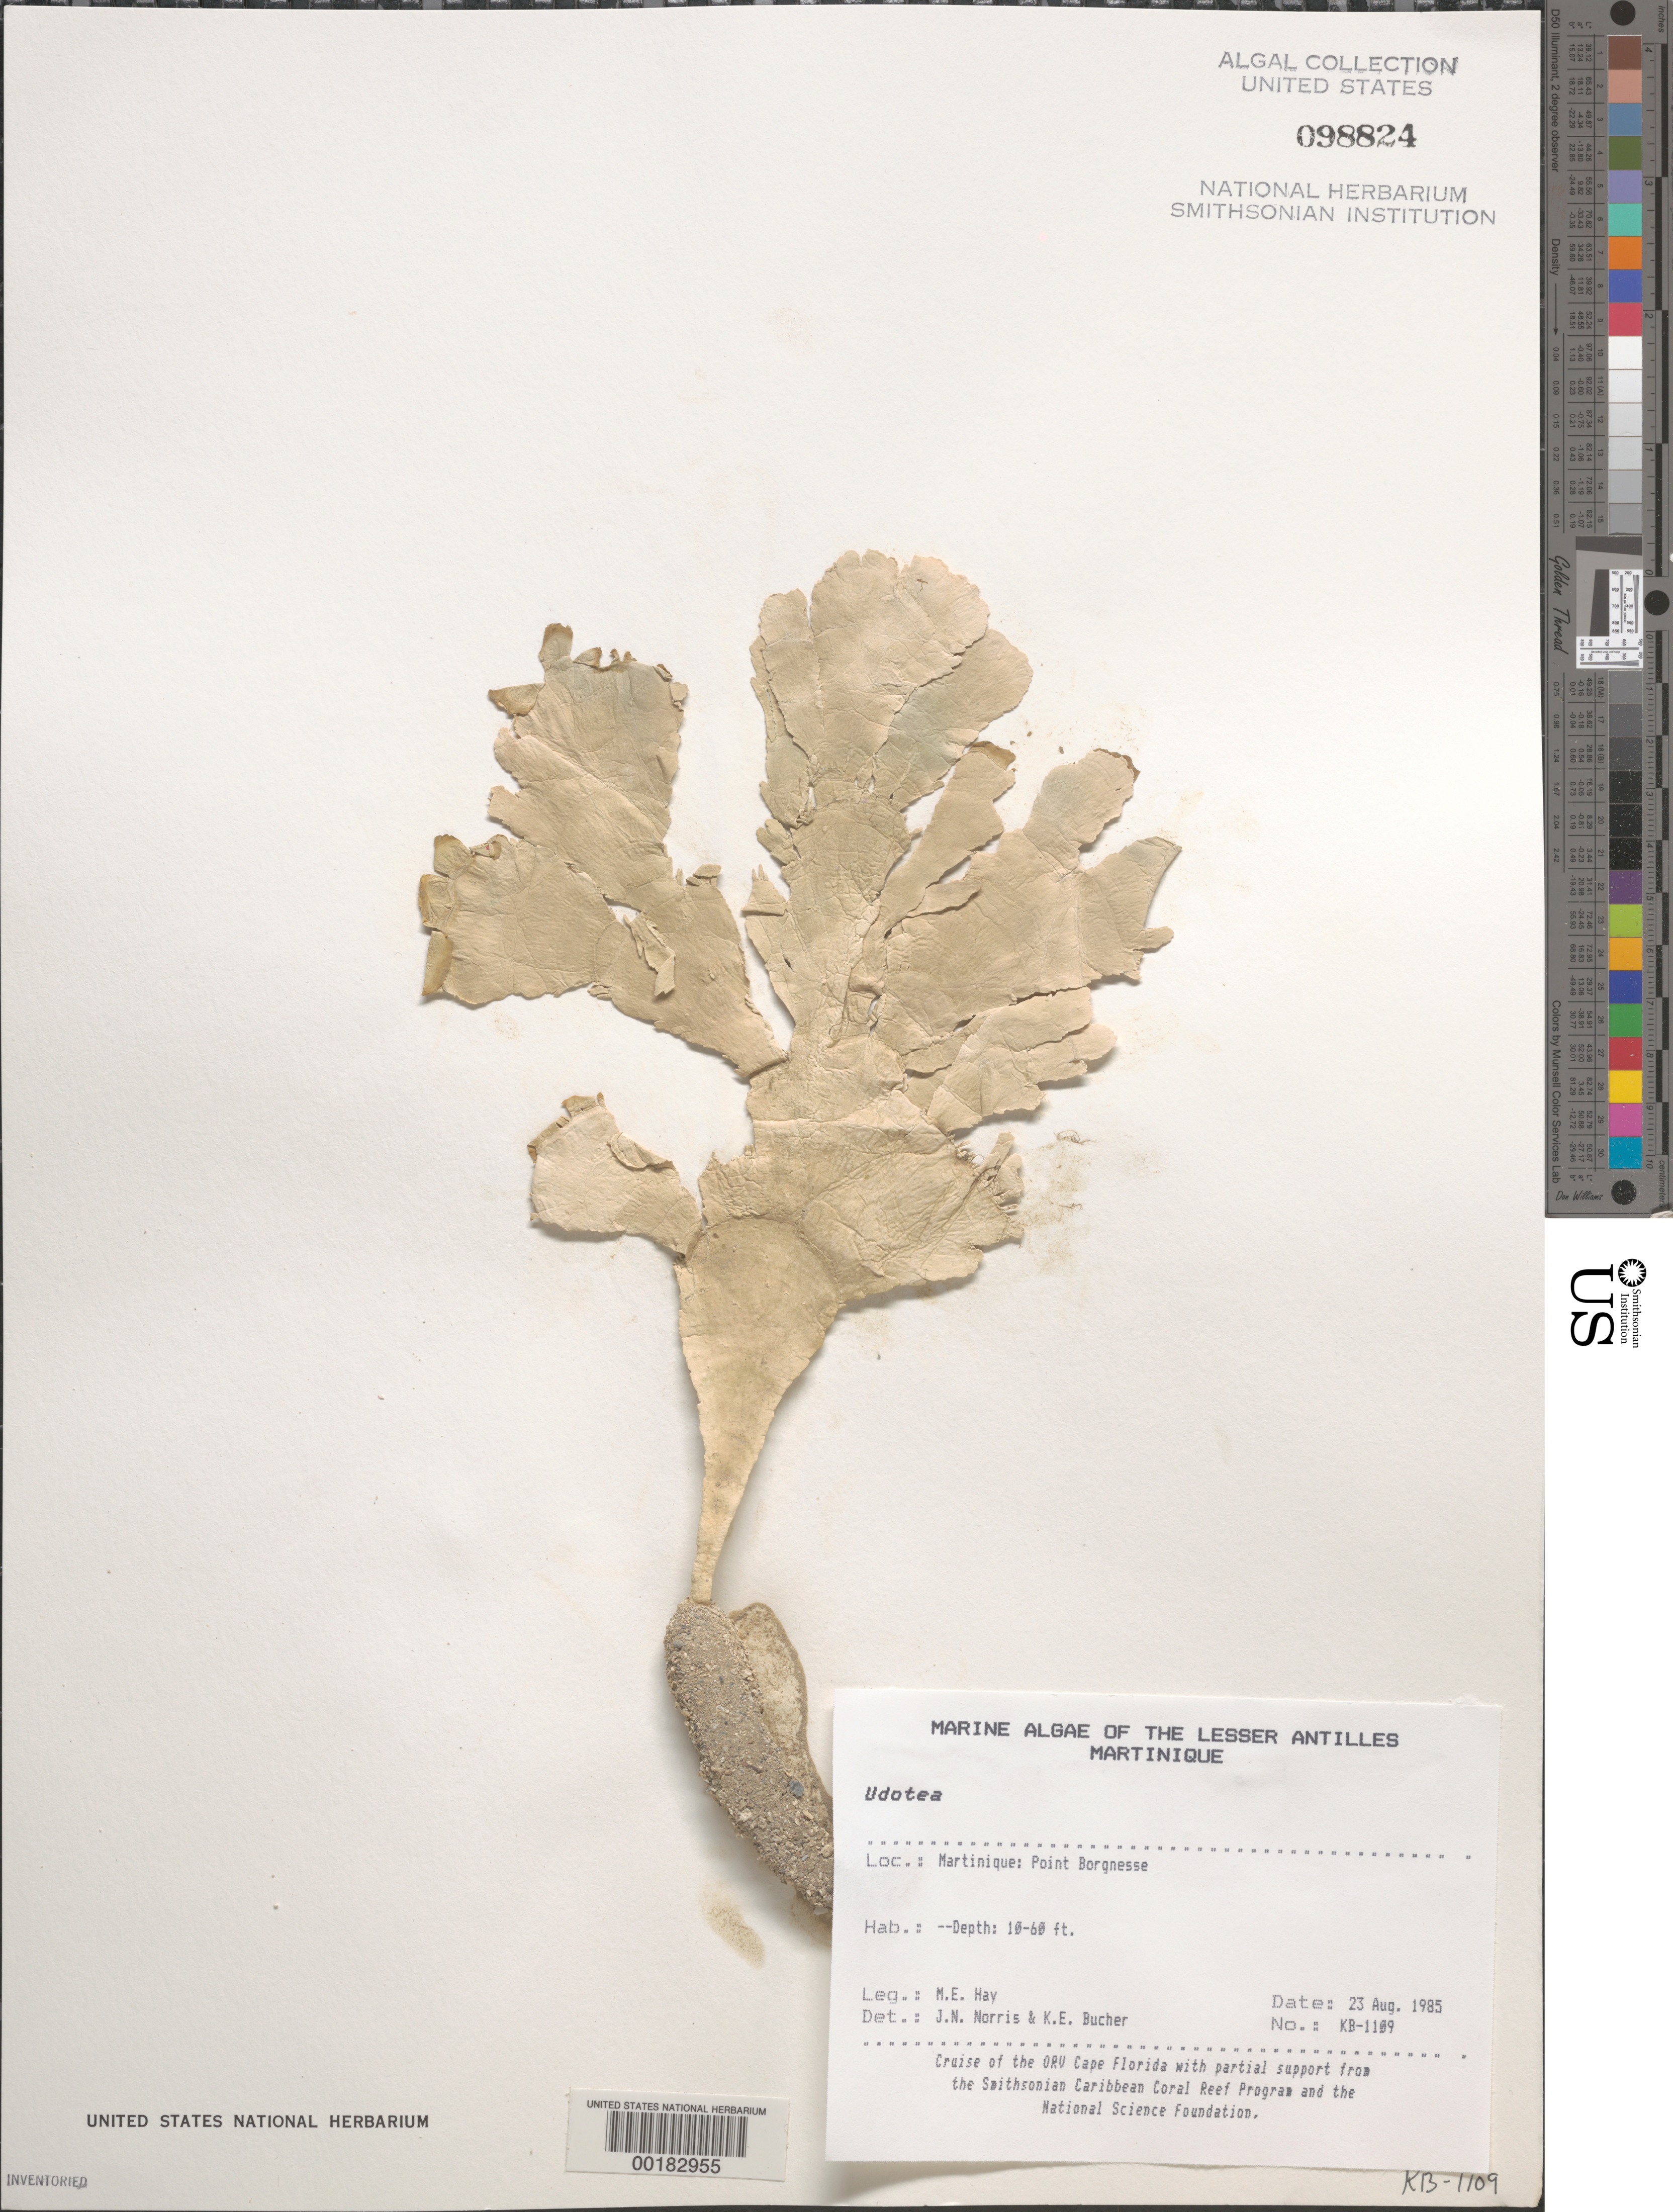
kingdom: Plantae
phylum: Chlorophyta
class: Ulvophyceae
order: Bryopsidales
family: Udoteaceae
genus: Udotea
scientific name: Udotea sp.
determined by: Norris, J. N.; Bucher, K. E.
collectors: M. E. Hay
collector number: KB-1109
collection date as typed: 23 Aug 1985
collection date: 1985-08-23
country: Martinique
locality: Pointe Borgnesse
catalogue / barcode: US 98824